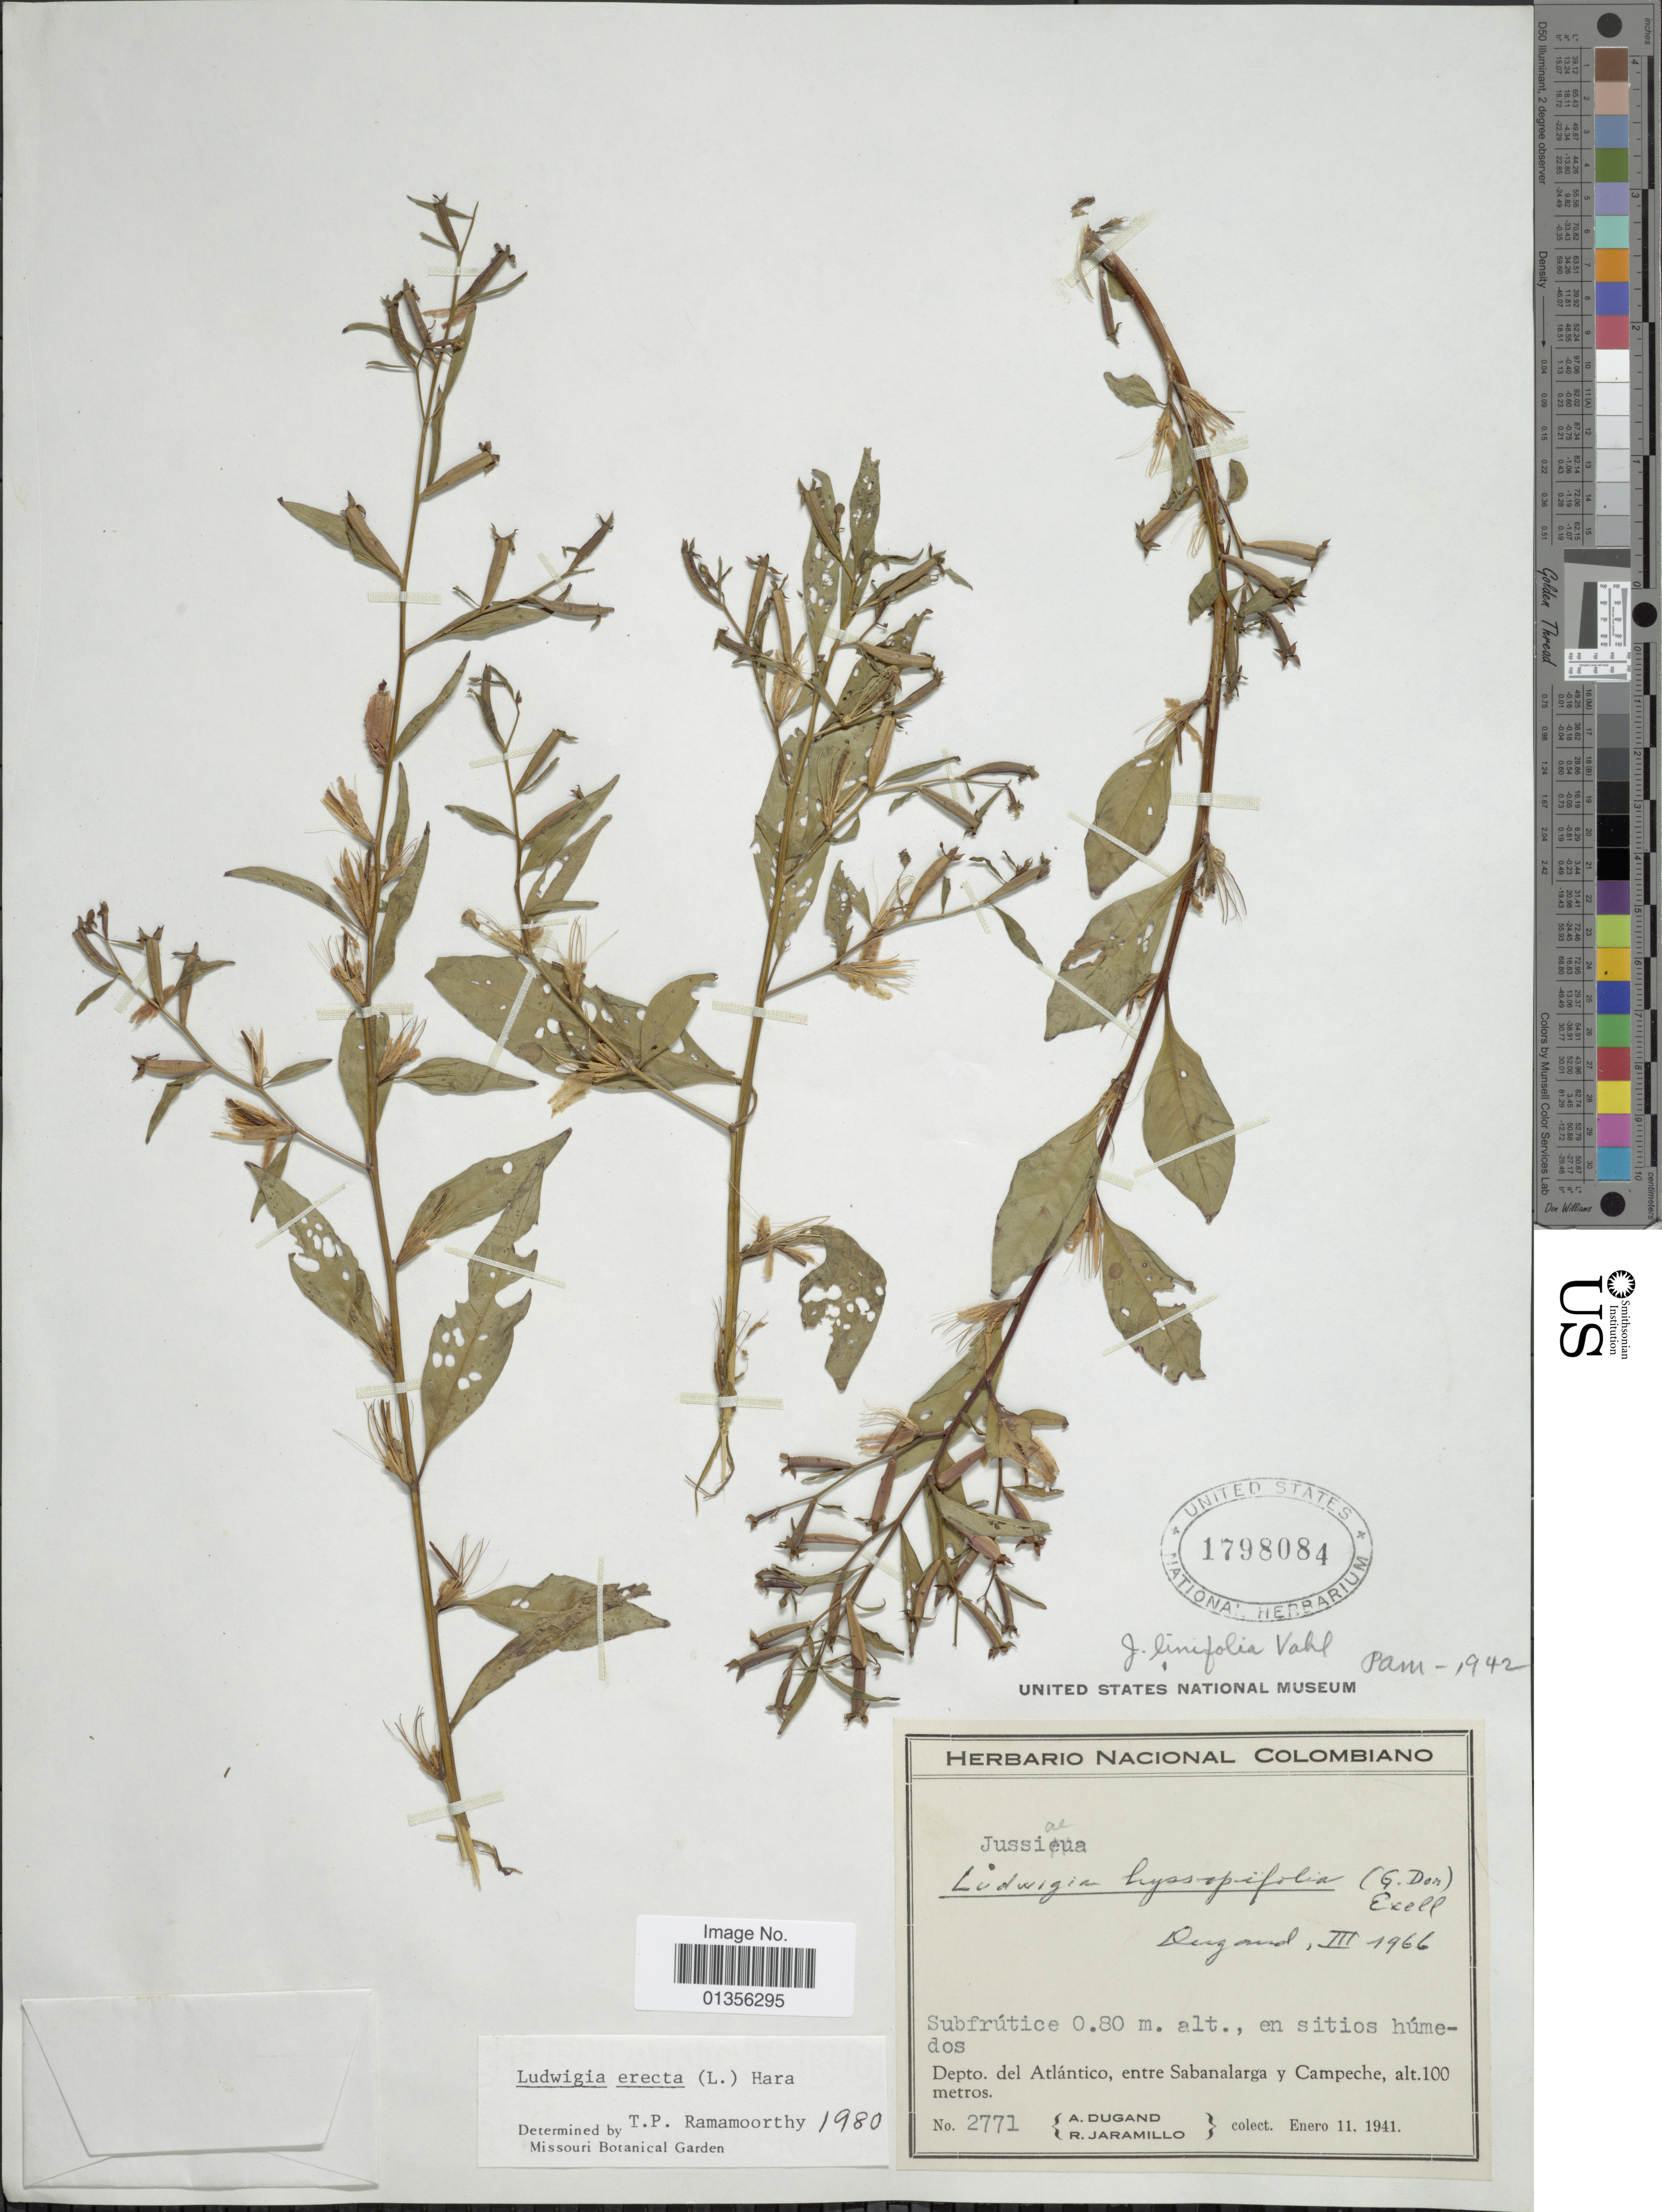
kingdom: Plantae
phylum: Tracheophyta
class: Magnoliopsida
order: Myrtales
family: Onagraceae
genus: Ludwigia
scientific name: Ludwigia erecta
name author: (L.) H. Hara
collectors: A. Dugand & R. Jaramillo M.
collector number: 2771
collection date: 1941-01-11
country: Mexico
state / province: Campeche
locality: Depto. del Atlántico, entre Sabanalarga y Campeche.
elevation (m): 100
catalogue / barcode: US 1798084